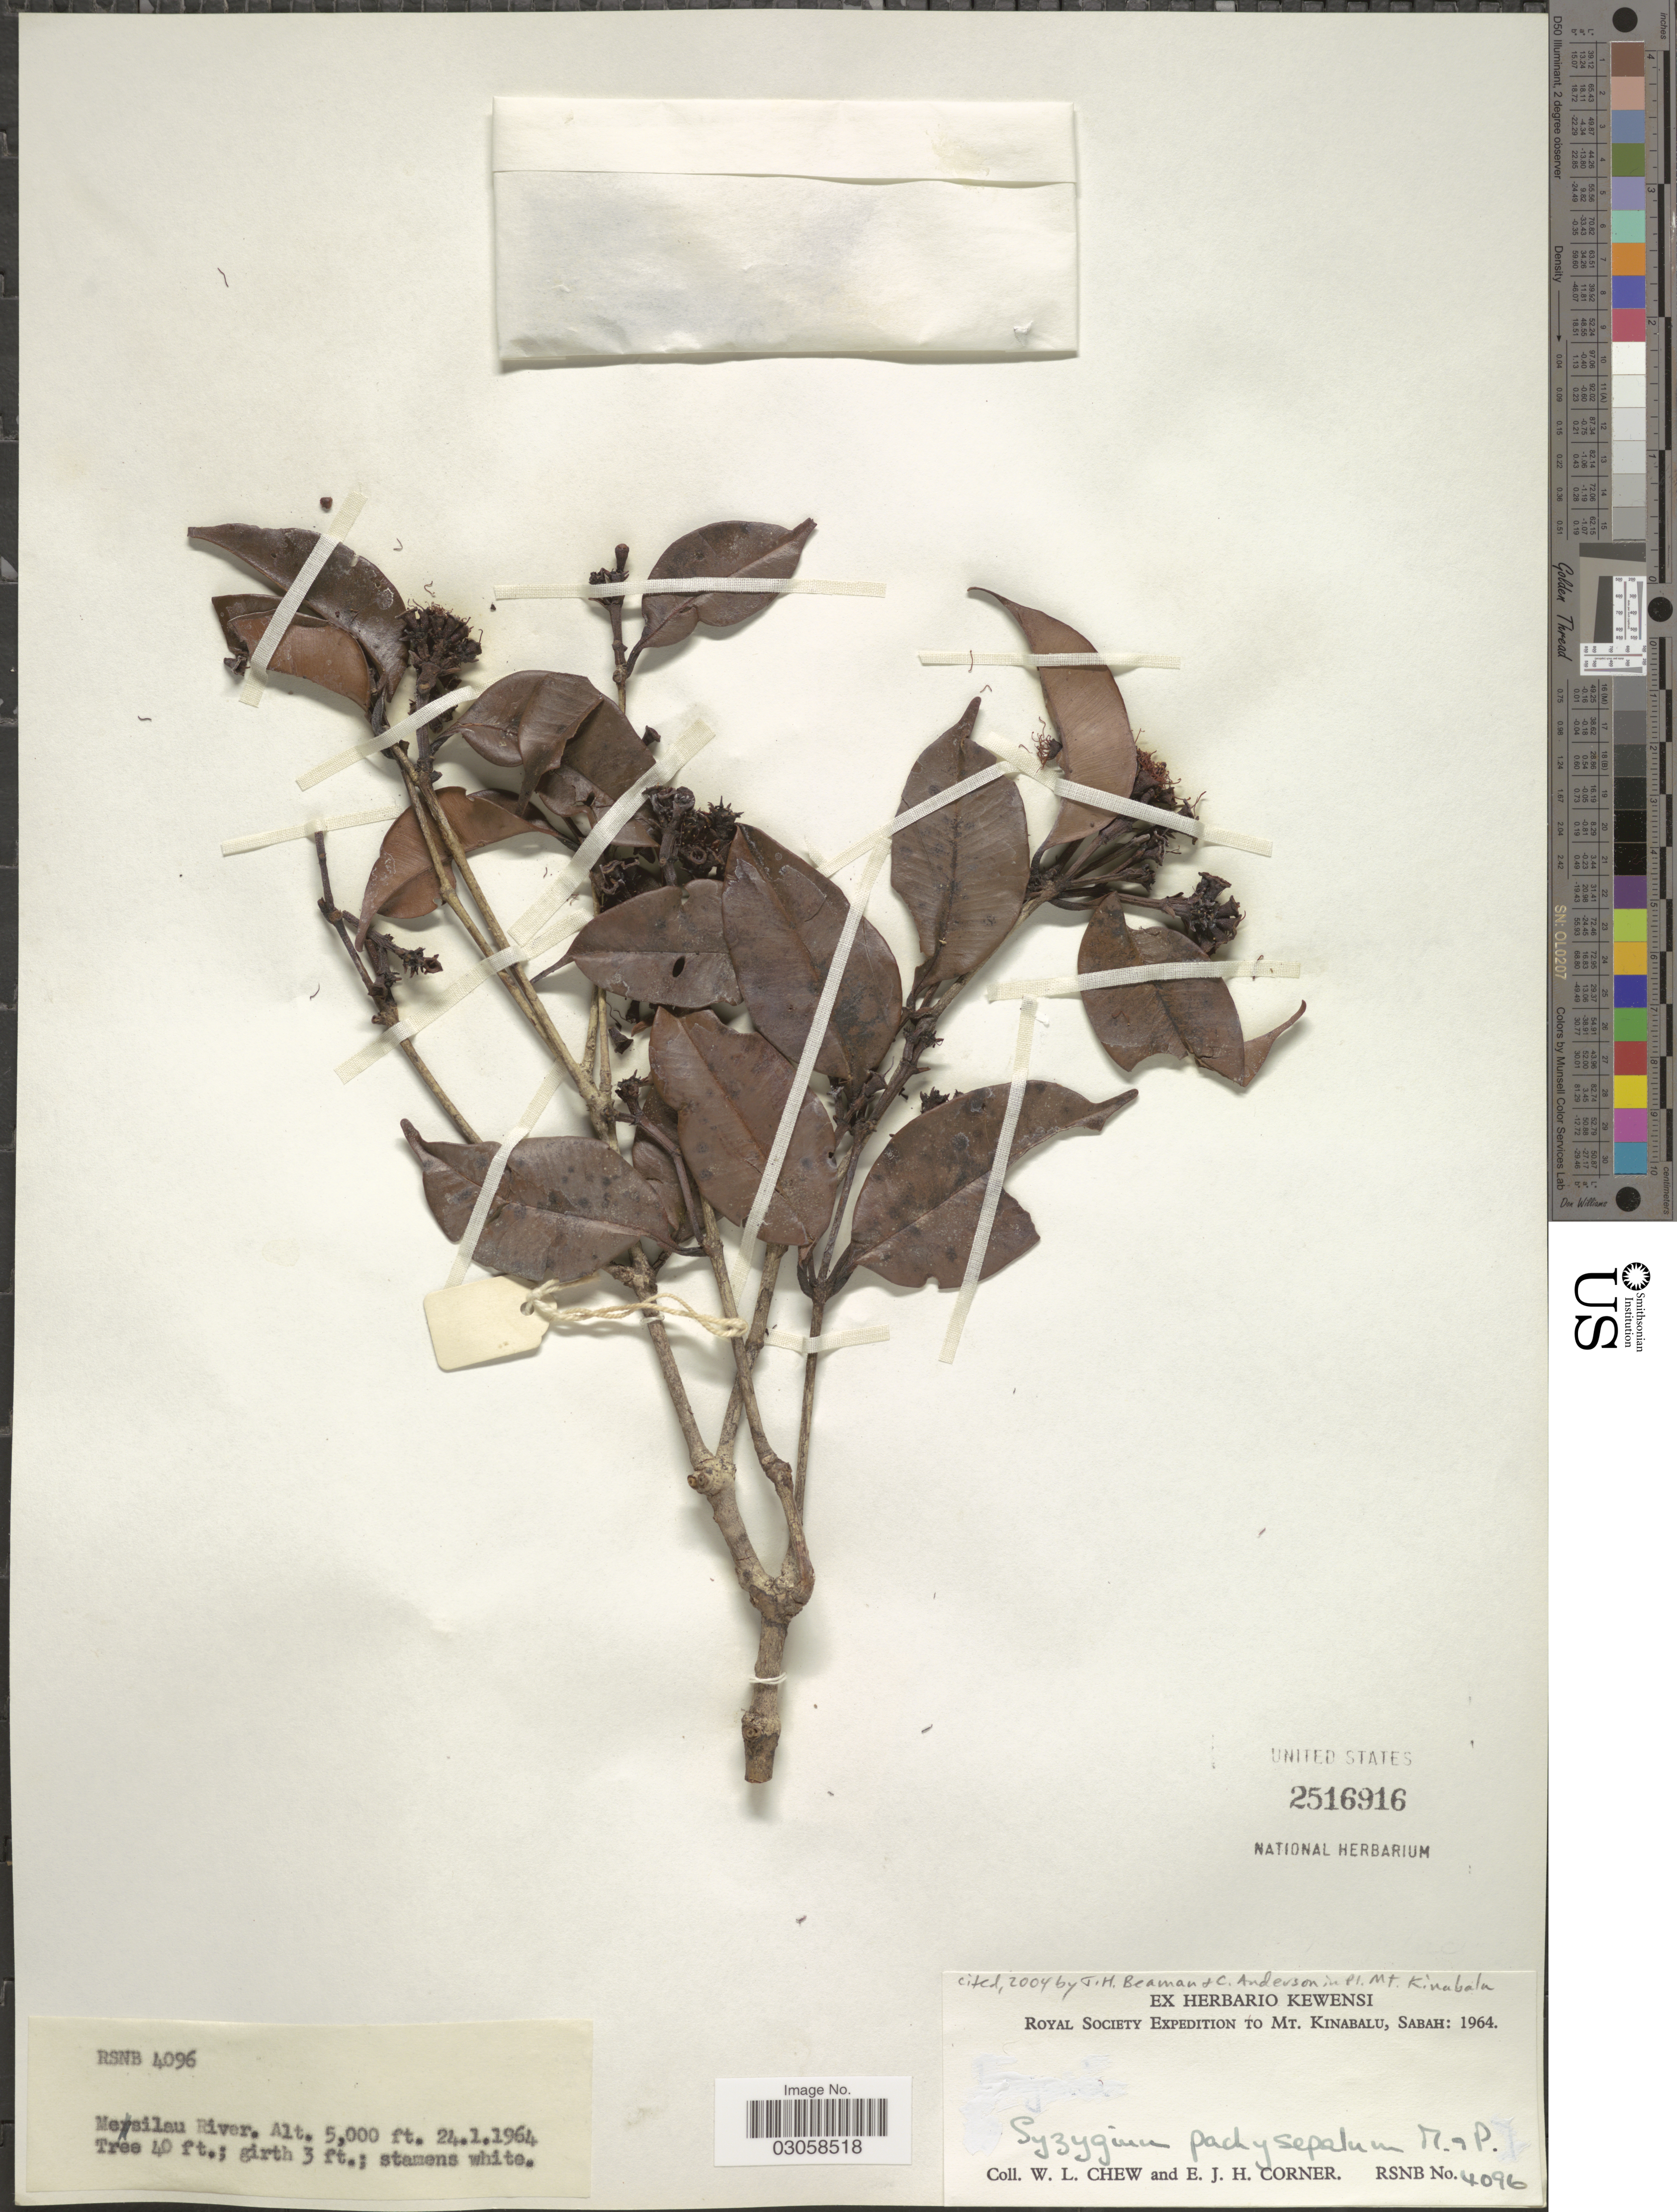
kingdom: Plantae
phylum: Tracheophyta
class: Magnoliopsida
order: Myrtales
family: Myrtaceae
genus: Syzygium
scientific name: Syzygium pachysepalum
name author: Merr. & L.M. Perry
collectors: W. Chew & E. Corner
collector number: RSNB 4096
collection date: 1964-01-24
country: Malaysia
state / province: Sabah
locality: Mt. Kinabalu. Mesilau River.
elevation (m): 1524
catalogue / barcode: US 2516916